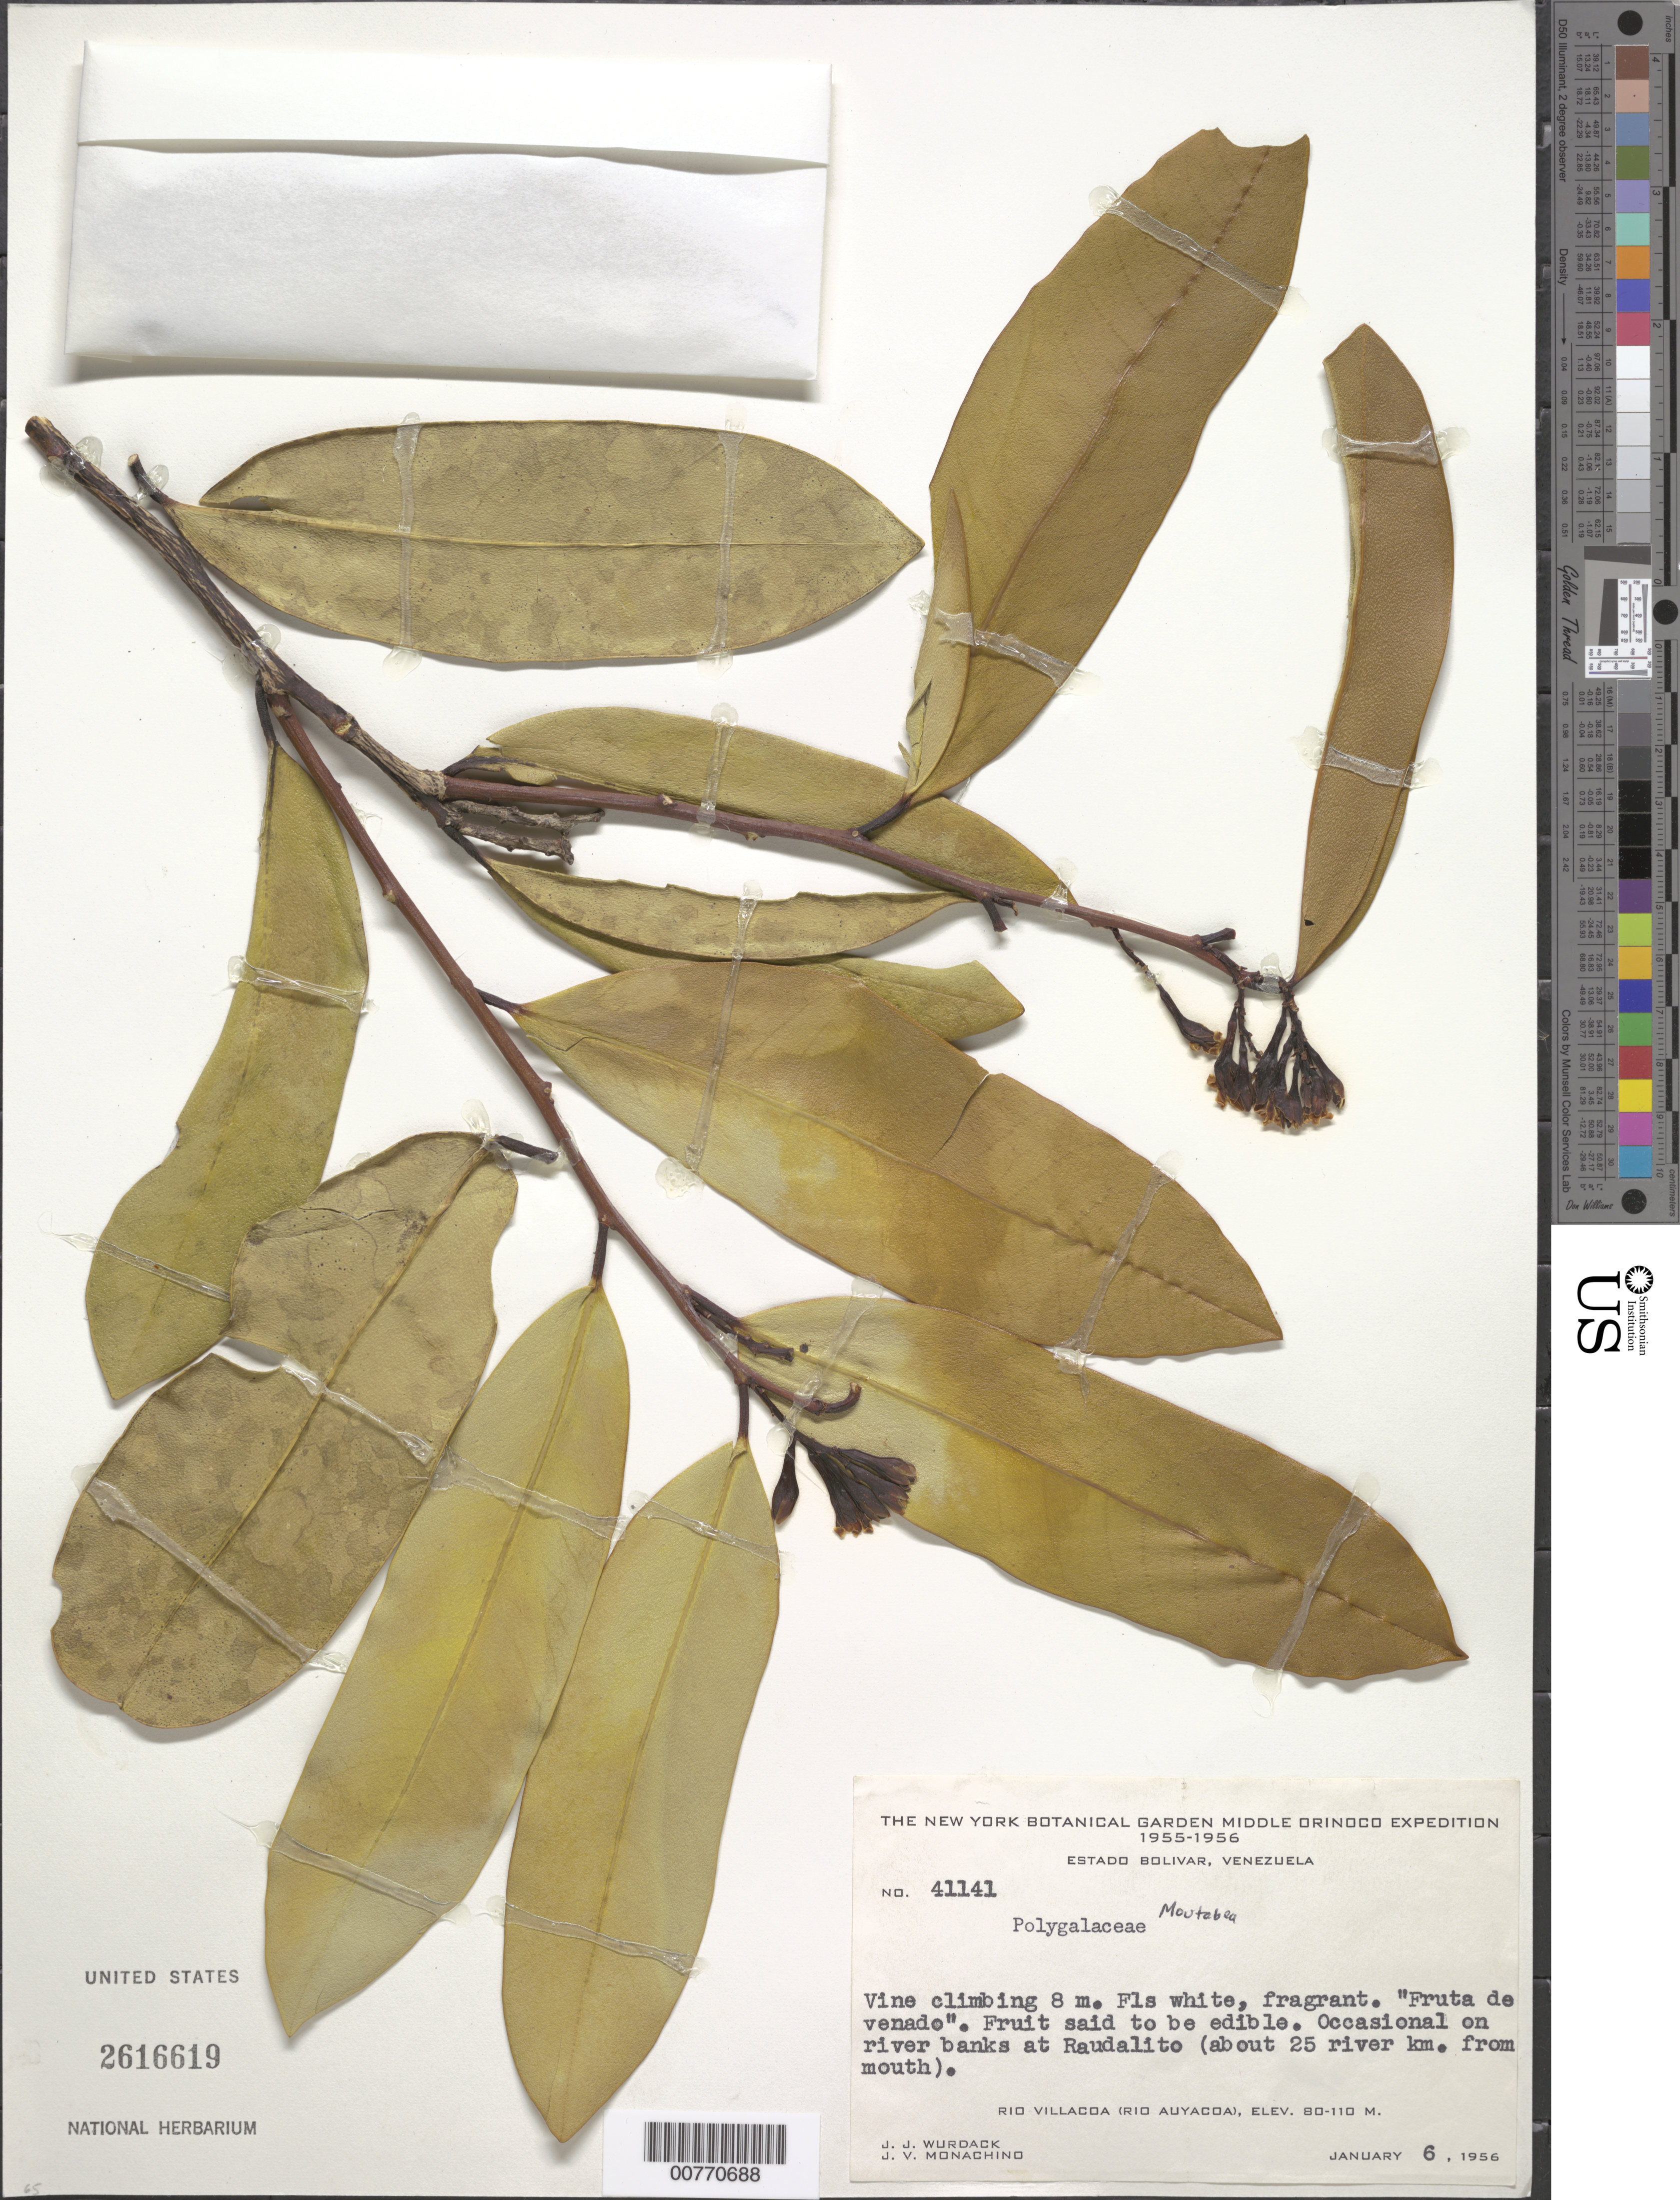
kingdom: Plantae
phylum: Tracheophyta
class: Magnoliopsida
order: Fabales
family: Polygalaceae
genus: Moutabea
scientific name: Moutabea sp.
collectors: J. J. Wurdack & J. V. Monachino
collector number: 41141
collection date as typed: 6-Jan-56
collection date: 1956-01-06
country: Venezuela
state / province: Bolívar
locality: Río Villacoa (Río Auyacoa), at Raudalito, about 25 km from river mouth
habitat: Riverbanks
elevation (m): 80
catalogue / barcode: US 2616619